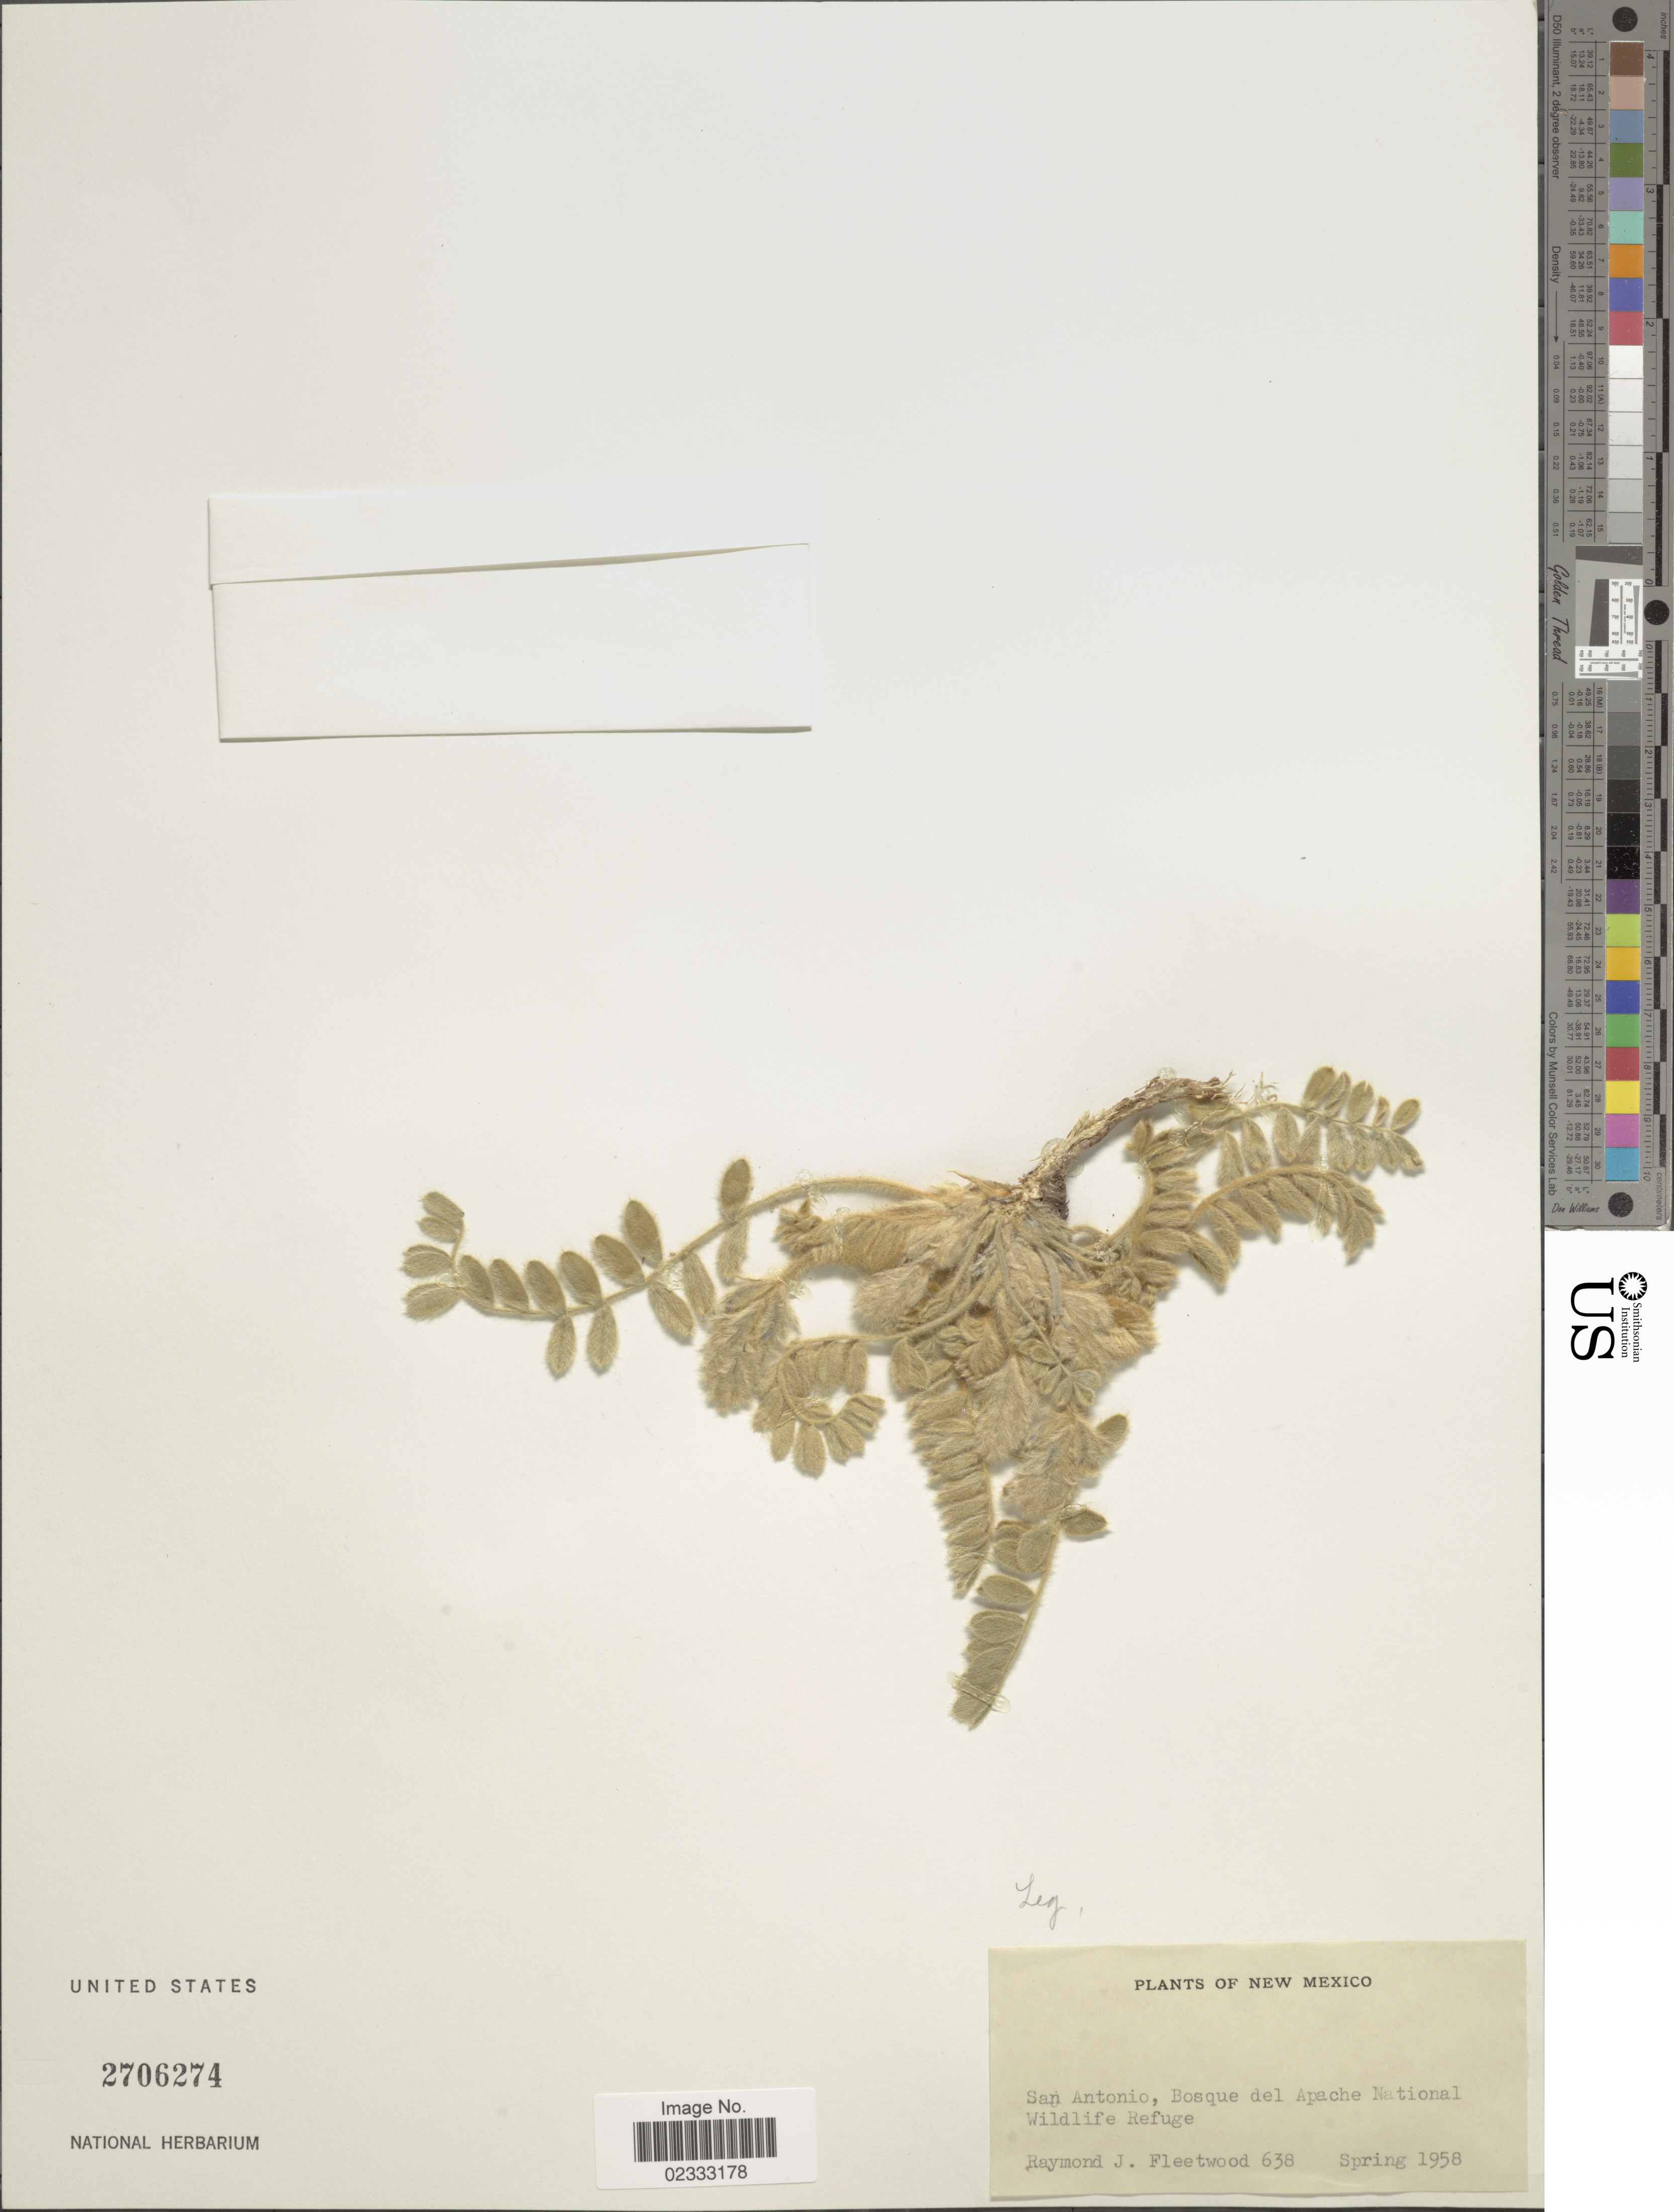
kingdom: Plantae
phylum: Tracheophyta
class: Magnoliopsida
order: Fabales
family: Fabaceae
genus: Astragalus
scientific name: Astragalus mollissimus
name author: Torr.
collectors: R. J. Fleetwood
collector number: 638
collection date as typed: Spring 1958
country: United States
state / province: New Mexico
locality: New Mexico, San Antonio, Bosque del Apache National Wildlife Refuge.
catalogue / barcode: US 2706274